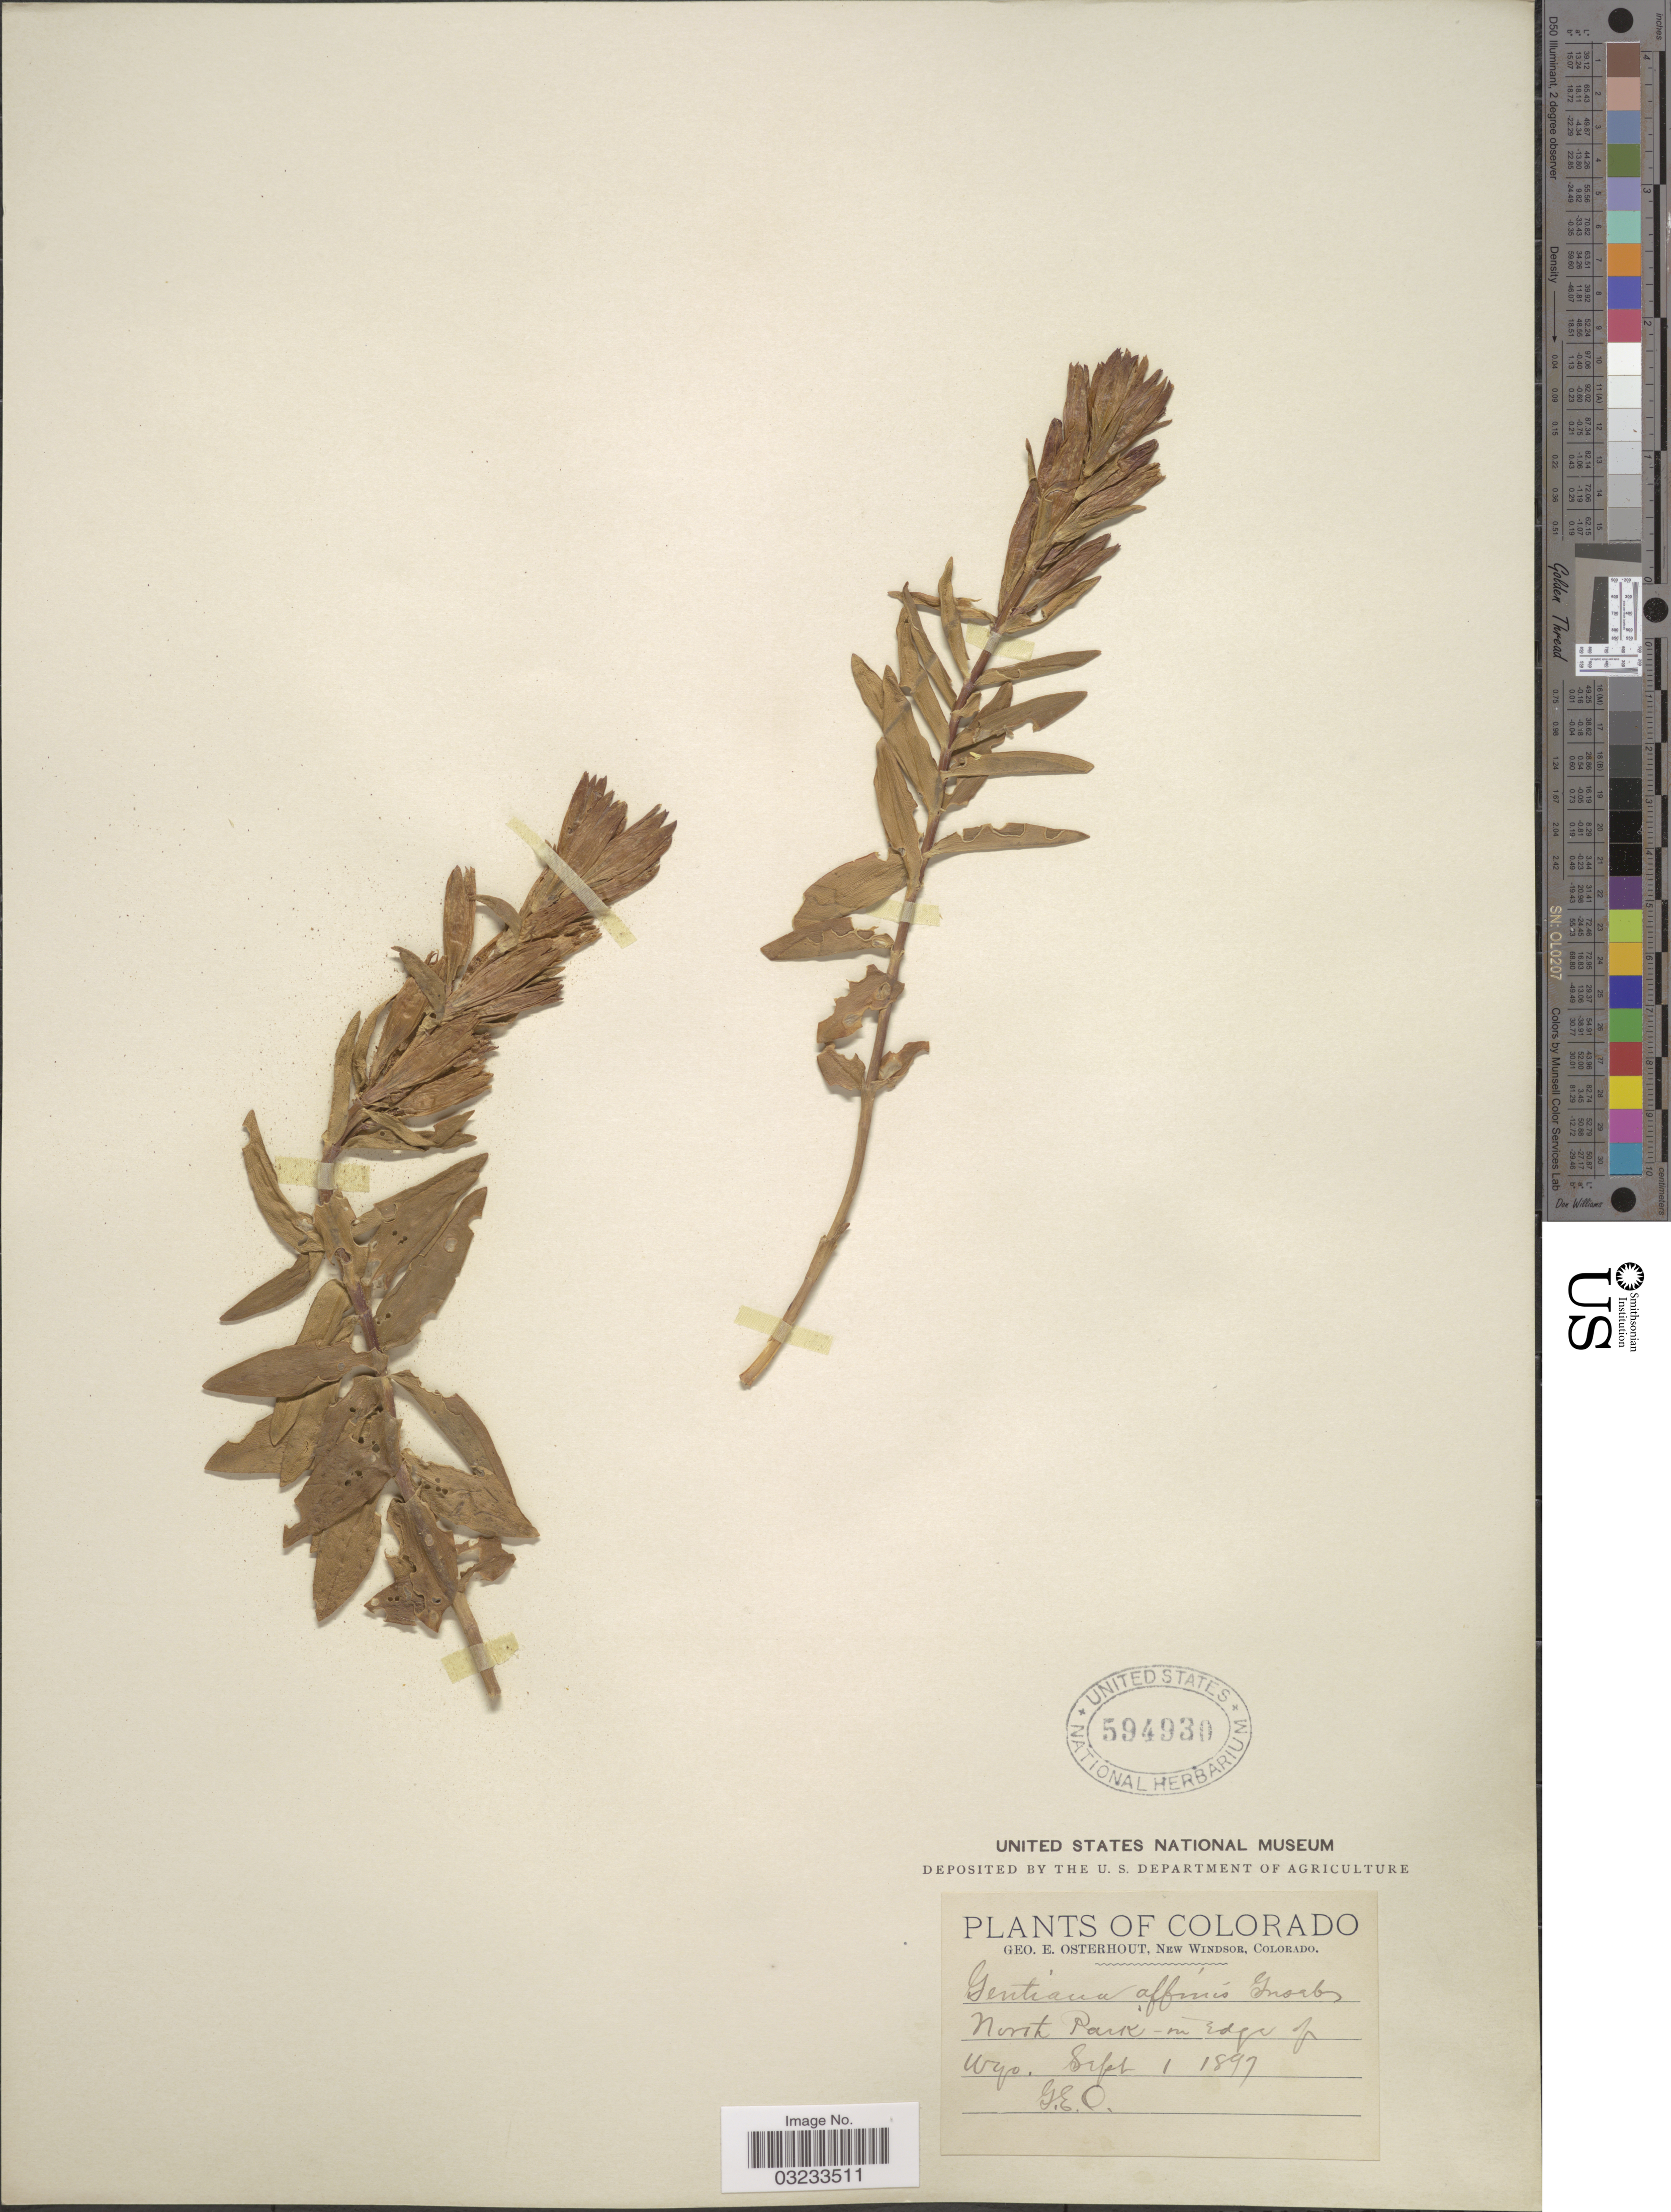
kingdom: Plantae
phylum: Tracheophyta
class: Magnoliopsida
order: Gentianales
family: Gentianaceae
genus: Gentiana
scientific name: Gentiana affinis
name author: Griseb.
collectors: G. Osterhout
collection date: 1897-09-01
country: United States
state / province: Colorado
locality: Near Windsor; North Park - in edge of Wyo.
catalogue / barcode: US 594930